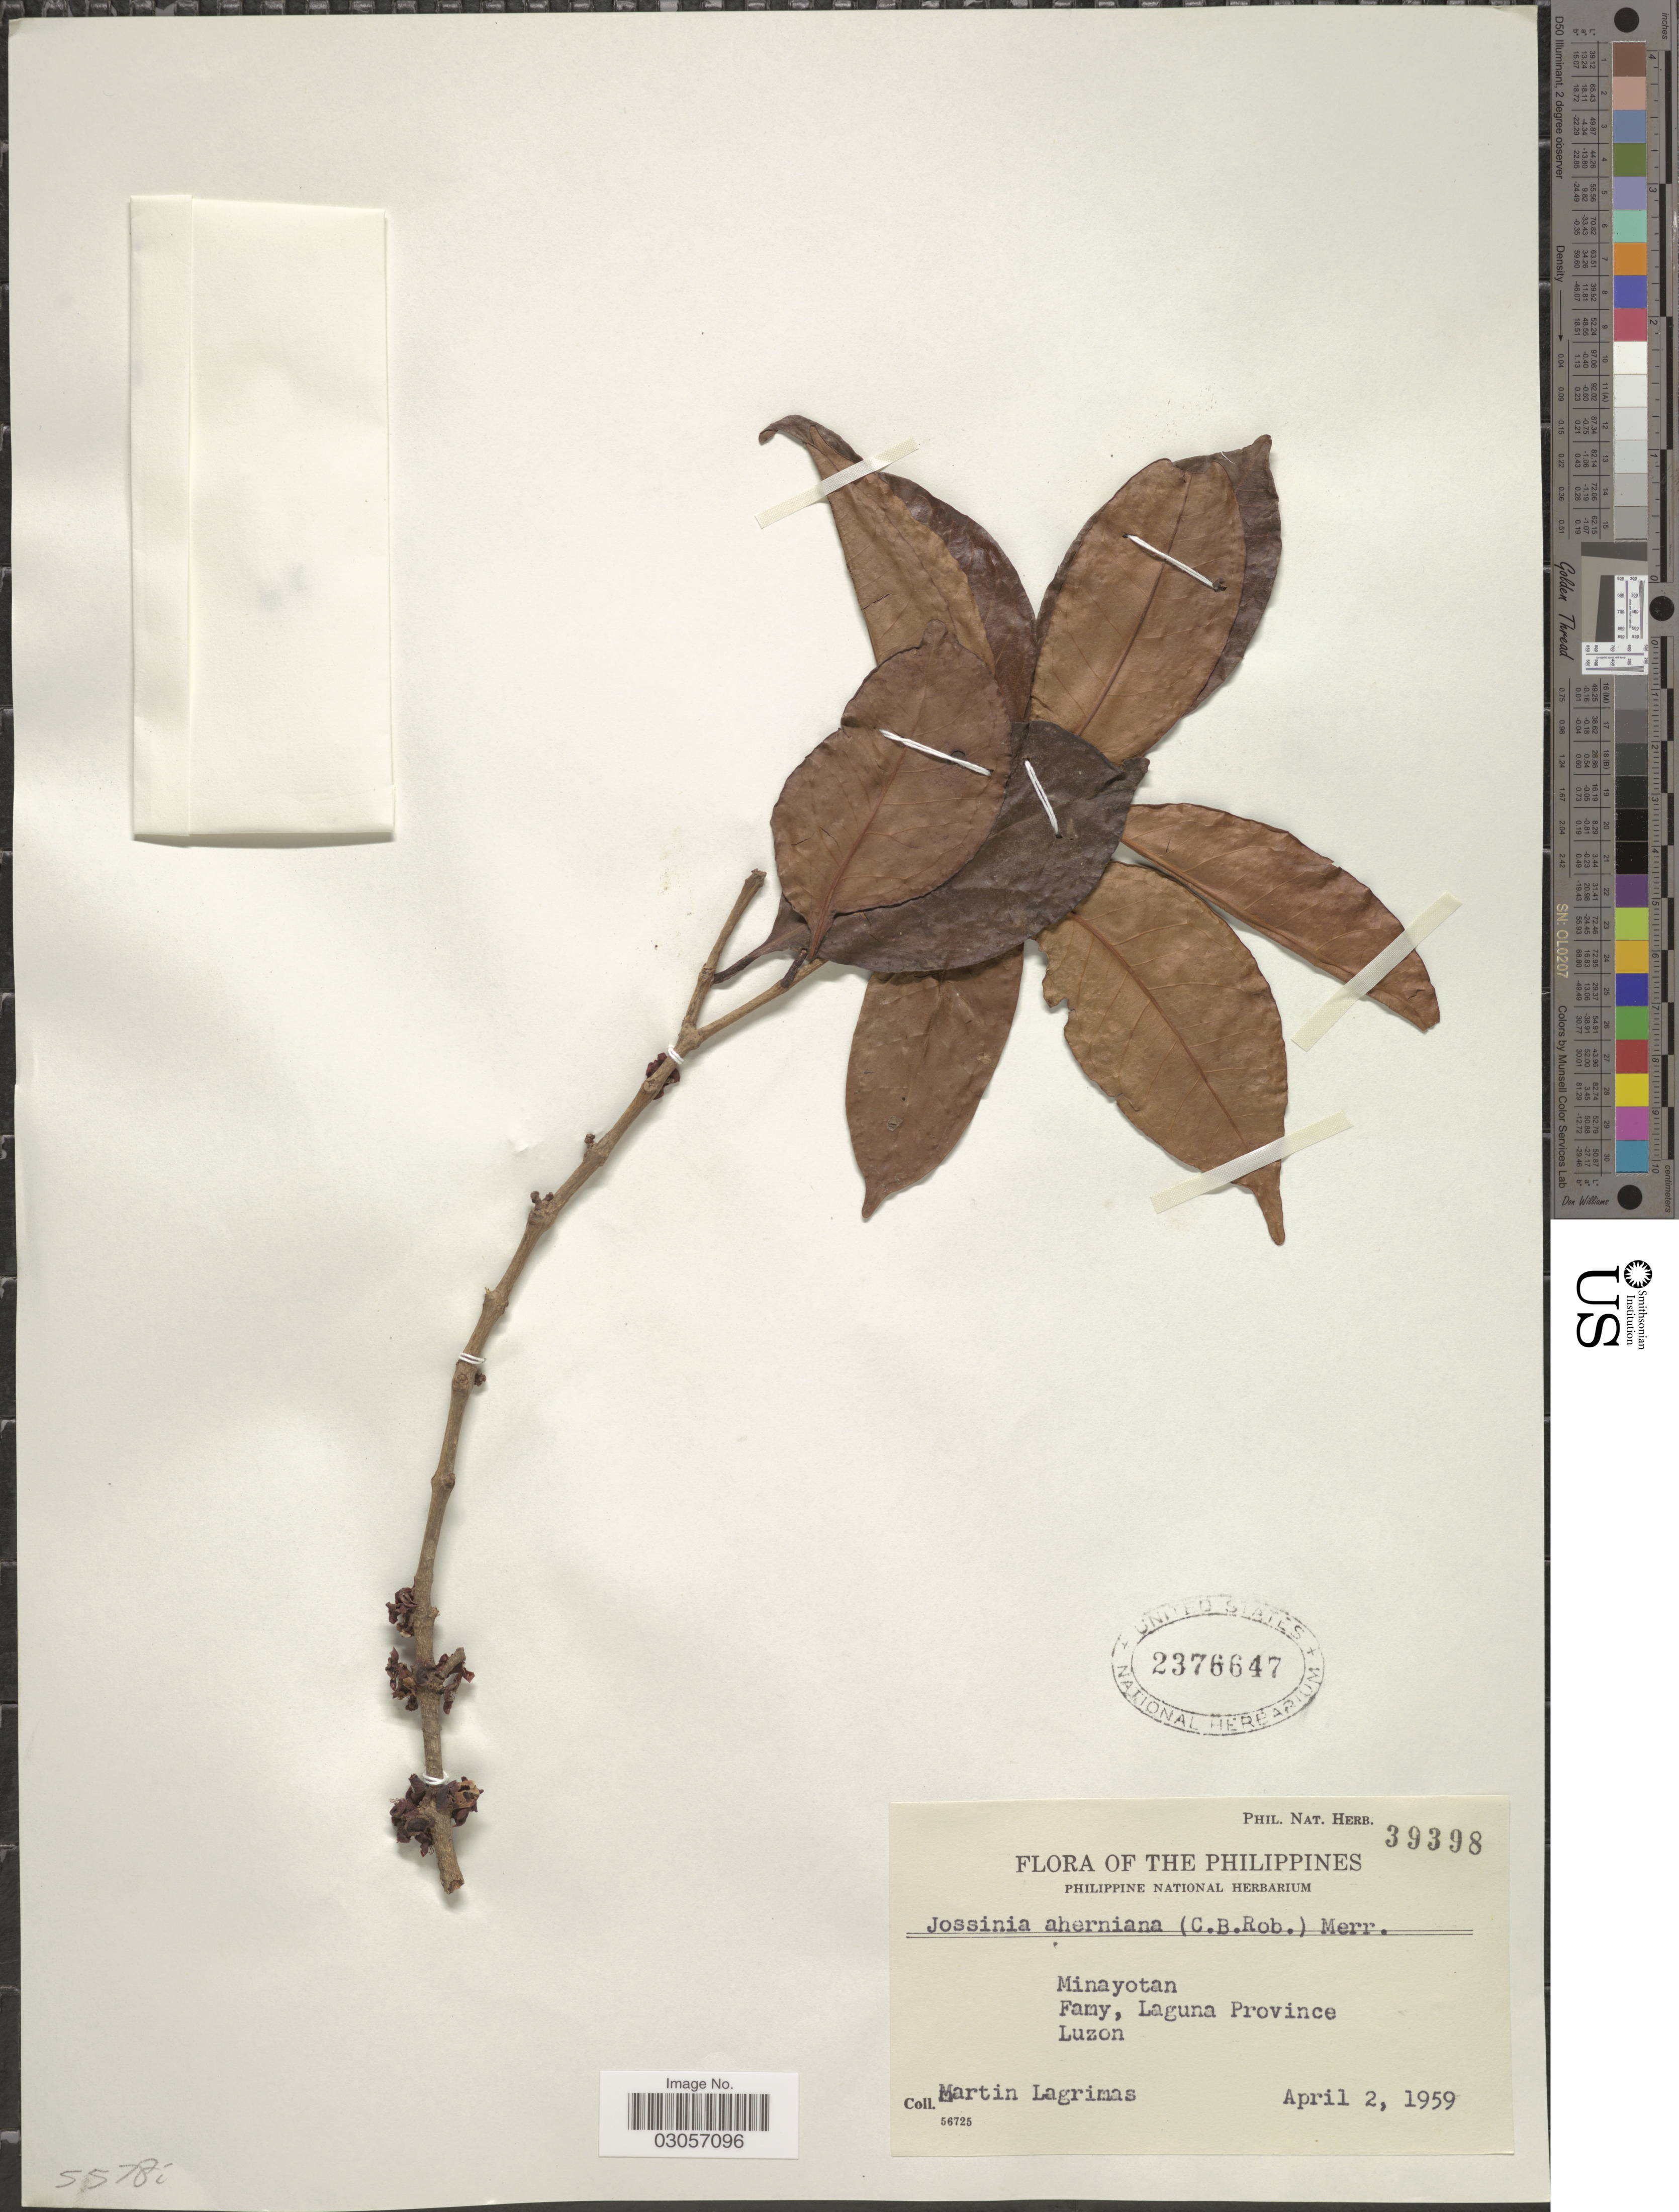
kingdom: Plantae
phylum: Tracheophyta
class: Magnoliopsida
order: Myrtales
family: Myrtaceae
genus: Eugenia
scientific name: Eugenia aherniana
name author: C.B. Rob.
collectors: M. Lagrimas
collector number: Phil. Nat. Herb. 39398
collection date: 1959-04-02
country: Philippines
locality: Minayotan, Famy, Laguna Province, Luzon.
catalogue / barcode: US 2376647